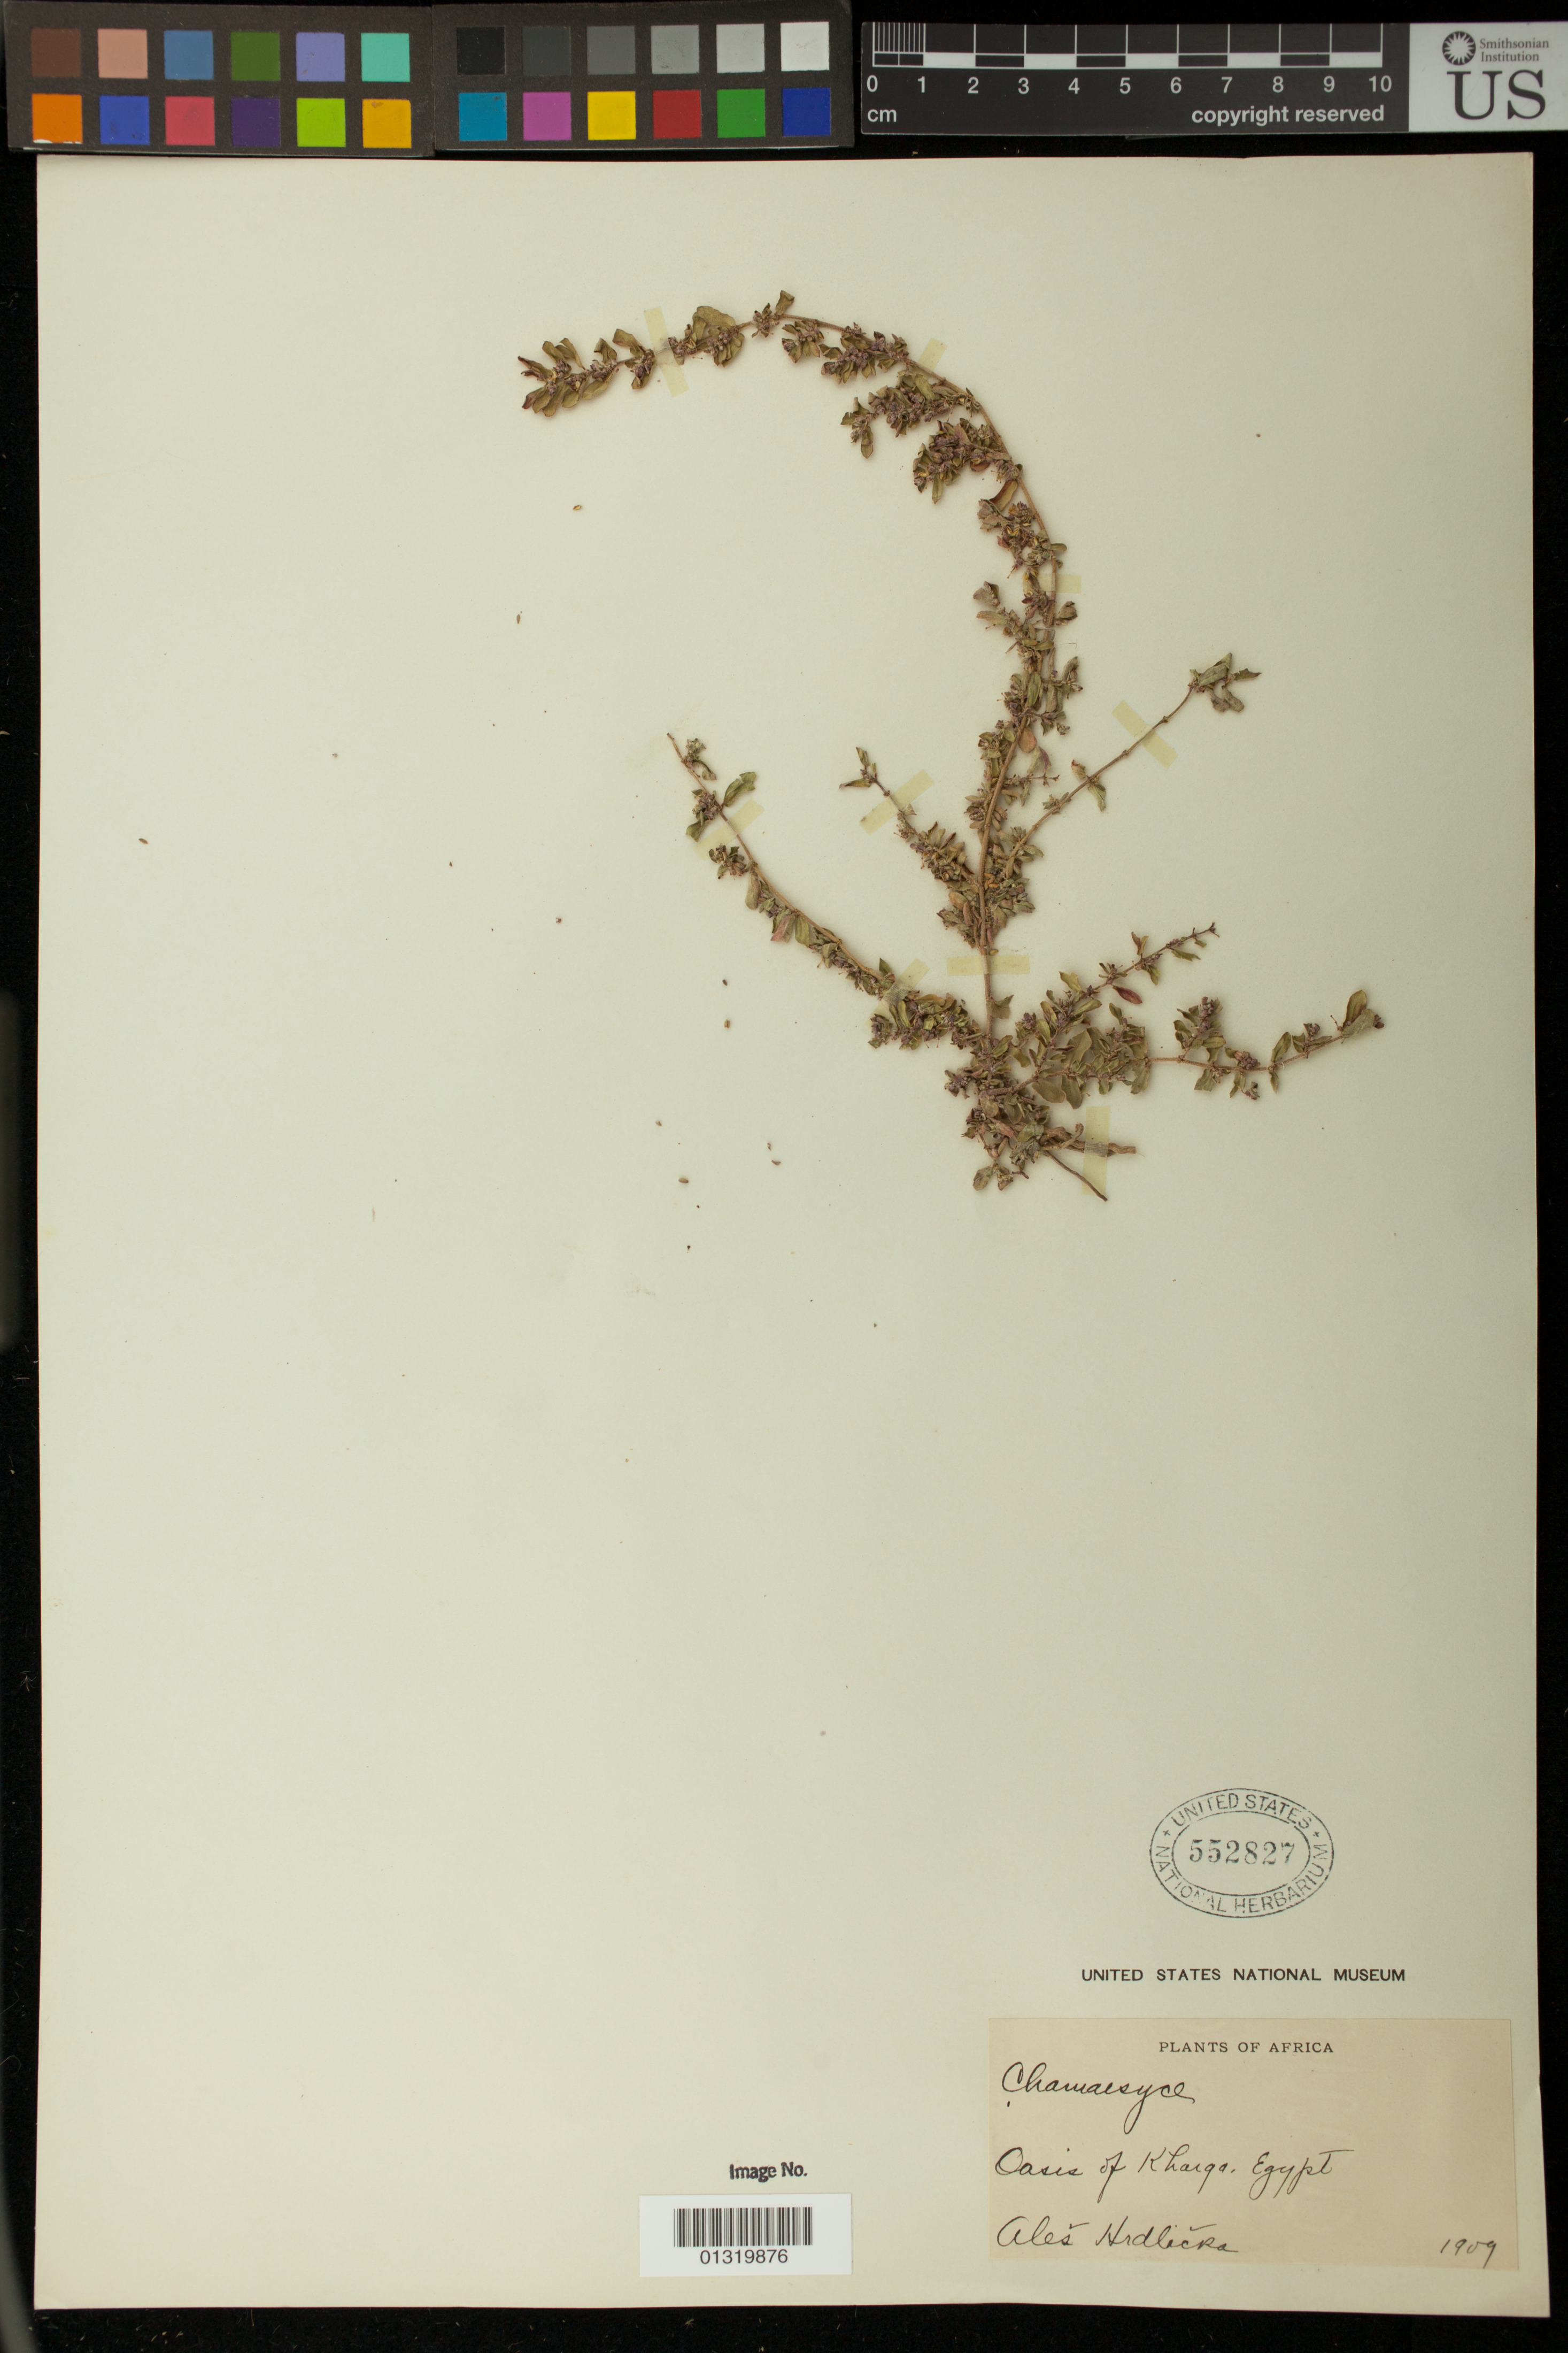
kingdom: Plantae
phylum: Tracheophyta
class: Magnoliopsida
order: Malpighiales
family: Euphorbiaceae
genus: Euphorbia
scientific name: Euphorbia sp.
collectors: A. Hrdlicka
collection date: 1909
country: Egypt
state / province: Al Wadi al Jadid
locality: Oasis of Kharga; [Al Kharijah]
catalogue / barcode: US 552827